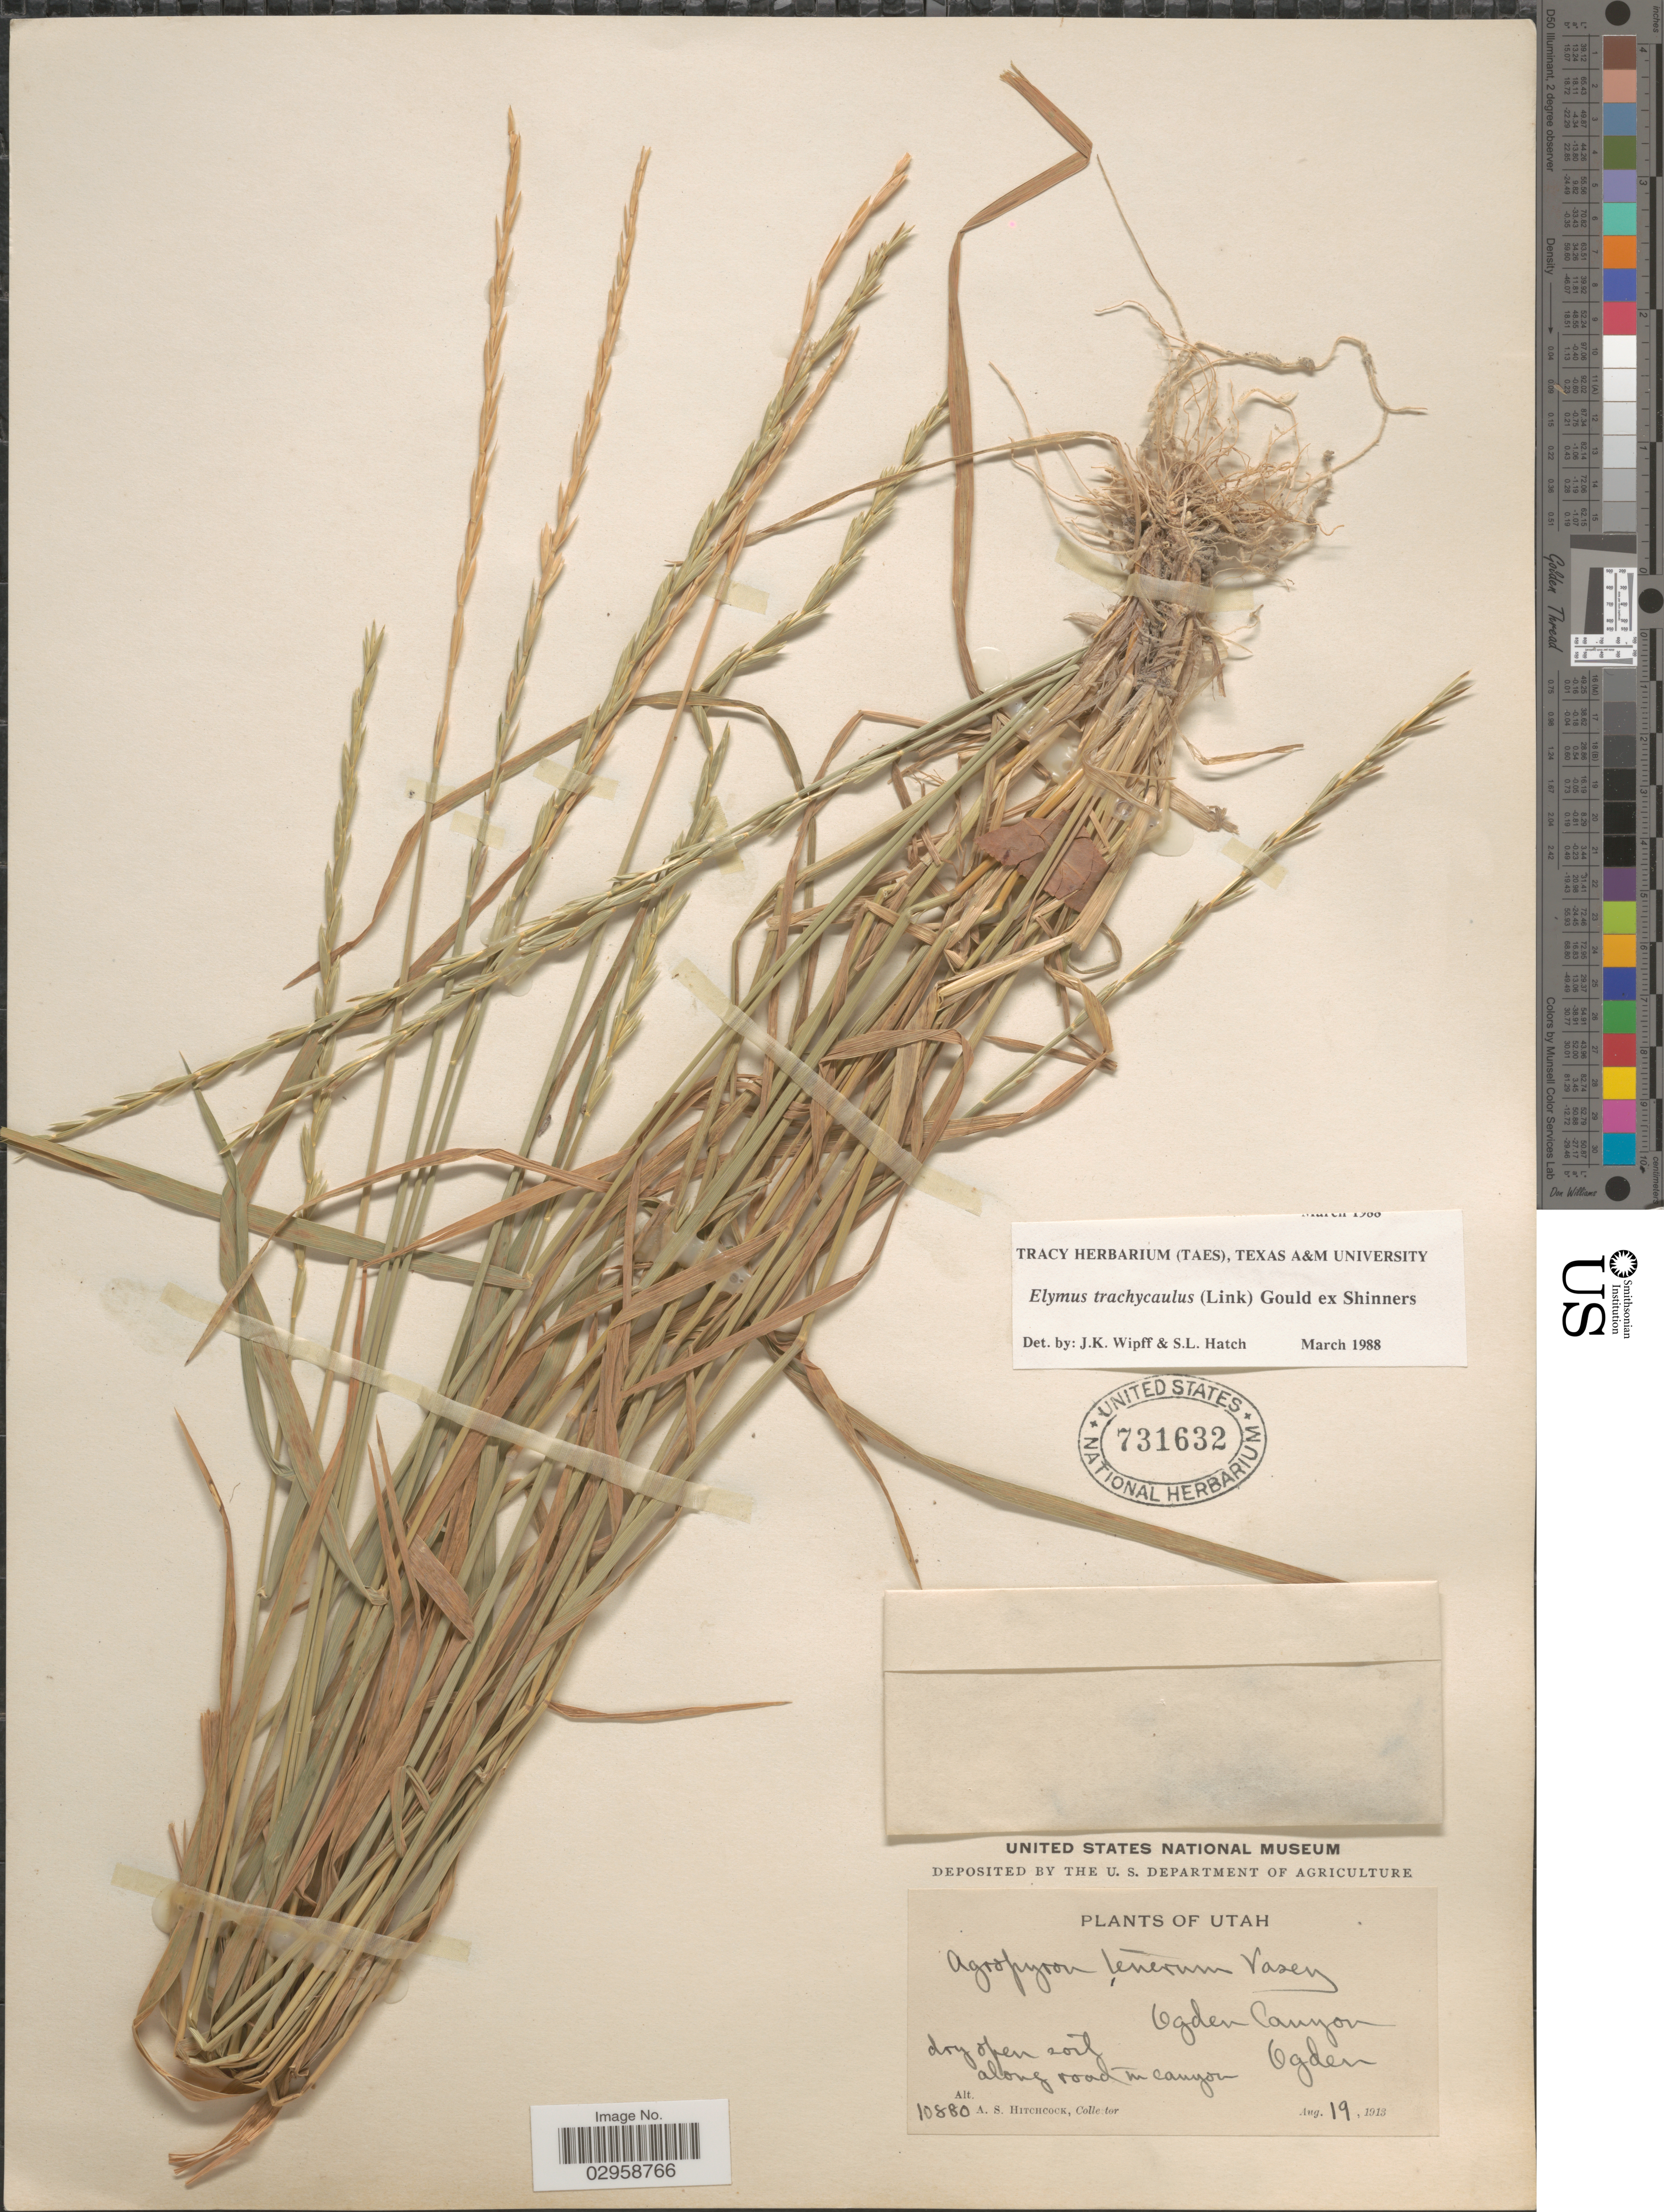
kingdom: Plantae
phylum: Tracheophyta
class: Liliopsida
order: Poales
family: Poaceae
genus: Elymus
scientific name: Elymus trachycaulus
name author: (Link) Gould ex Shinners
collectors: A. S. Hitchcock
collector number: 10880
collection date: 1913-08-19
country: United States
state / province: Utah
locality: Ogden Canyon. Ogden along road in canyon.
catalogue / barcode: US 731632